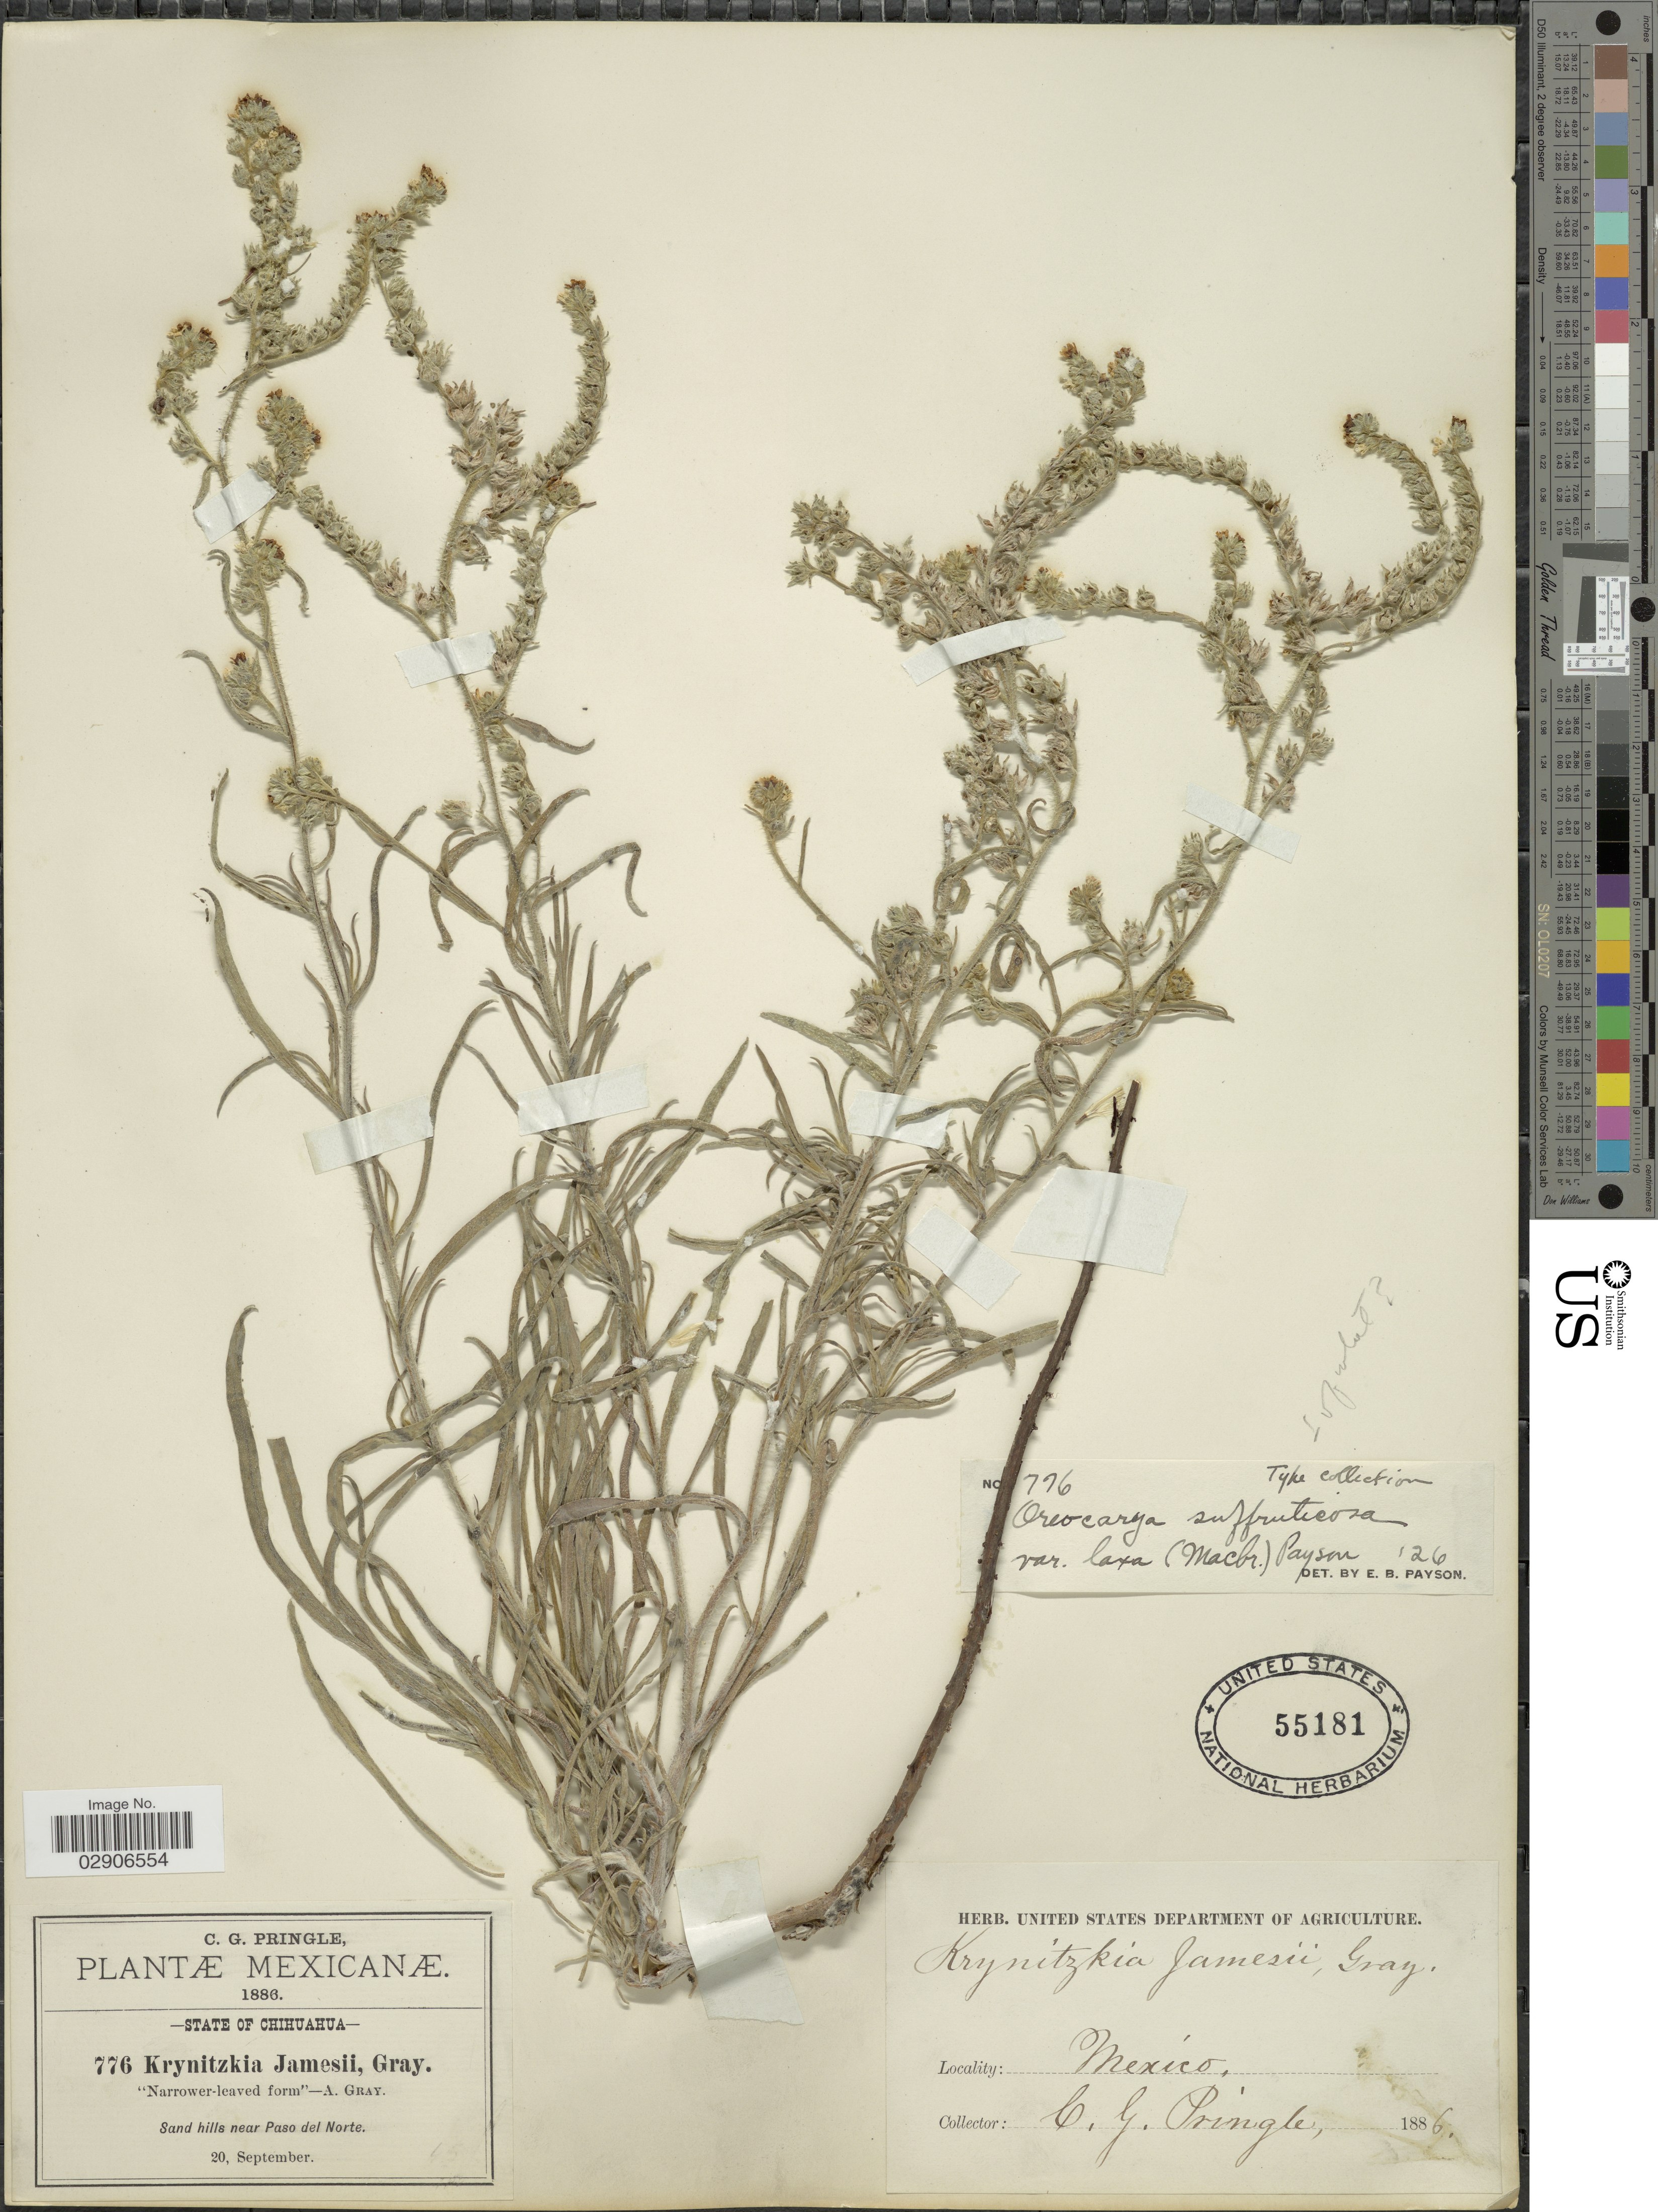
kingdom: Plantae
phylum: Tracheophyta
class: Magnoliopsida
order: Boraginales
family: Boraginaceae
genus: Oreocarya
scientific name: Oreocarya suffruticosa var. laxa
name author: (J.F. Macbr.) R.B. Kelley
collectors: C. G. Pringle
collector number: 776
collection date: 1886-09-20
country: Mexico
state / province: Chihuahua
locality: Sand hills near Paso del Norte. Mexico.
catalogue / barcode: US 55181